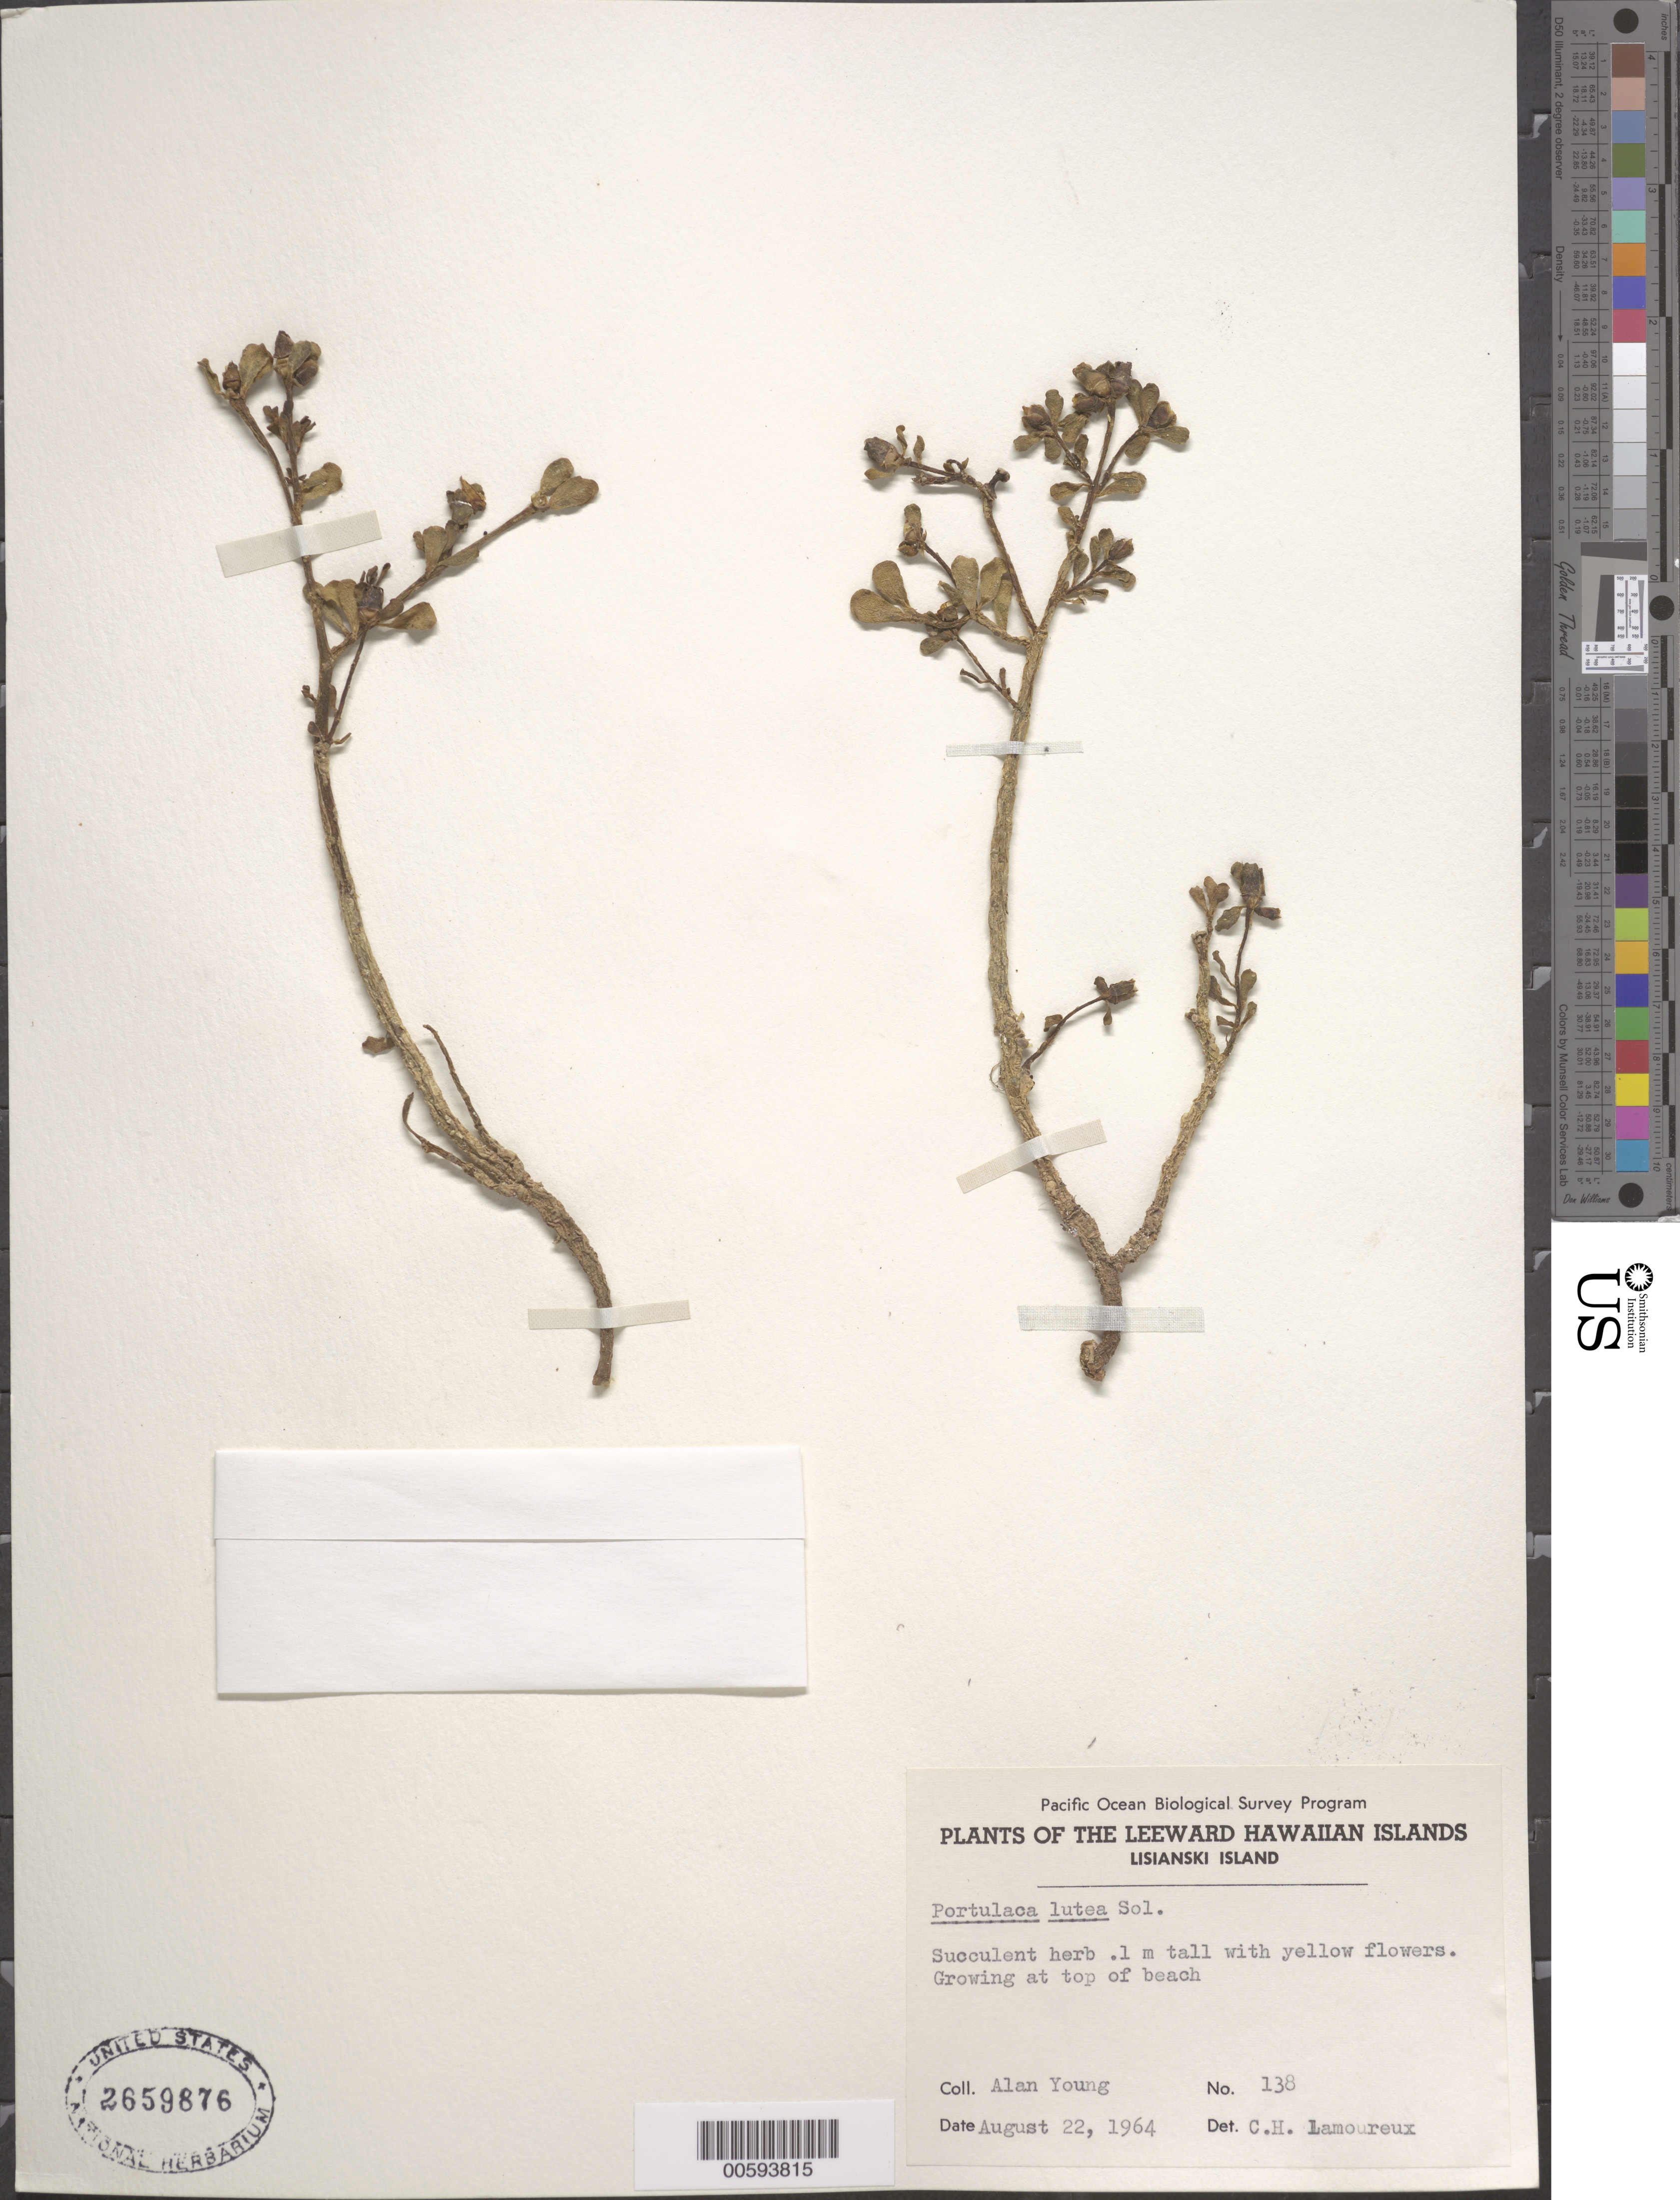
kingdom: Plantae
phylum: Tracheophyta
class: Magnoliopsida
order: Caryophyllales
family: Portulacaceae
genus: Portulaca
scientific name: Portulaca lutea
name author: Sol. ex G. Forst.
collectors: A. Young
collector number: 138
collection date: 1964-08-22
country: United States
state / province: Hawaii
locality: The Leeward Hawaiian Islands. Lisianski Island.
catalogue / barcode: US 2659876